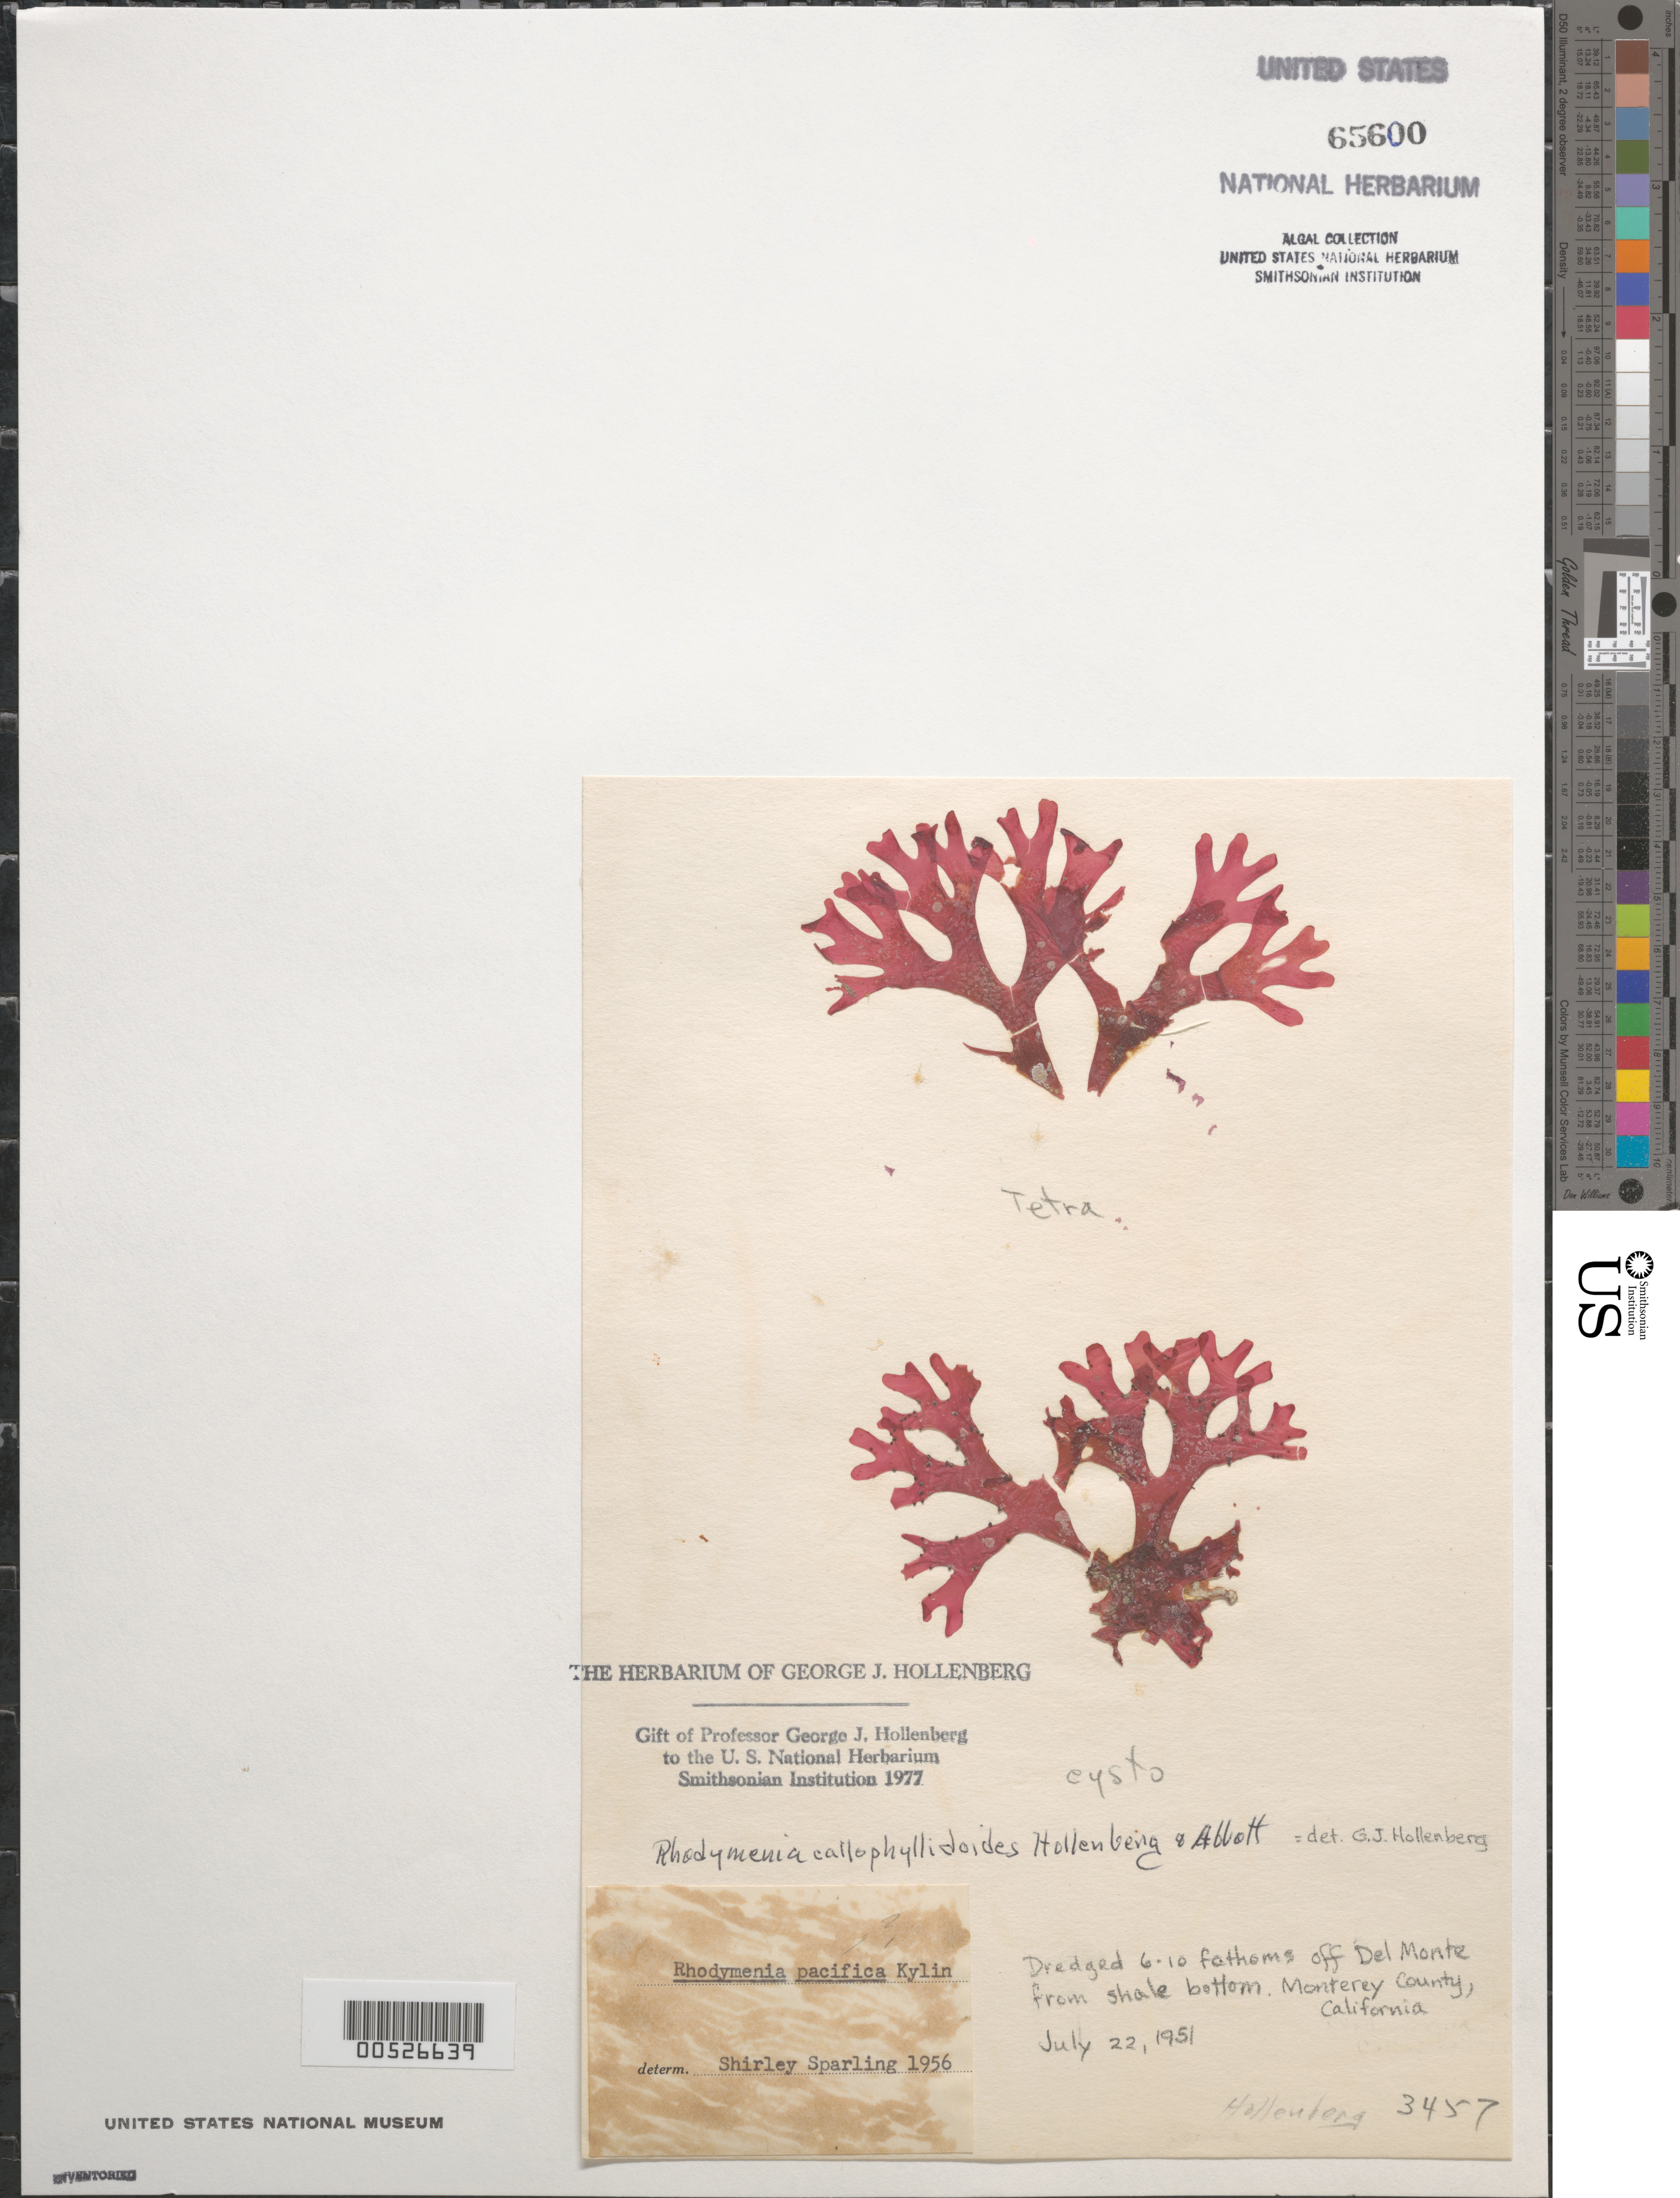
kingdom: Plantae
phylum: Rhodophyta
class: Florideophyceae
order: Rhodymeniales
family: Rhodymeniaceae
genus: Rhodymenia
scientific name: Rhodymenia callophyllidoides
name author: Hollenb. & I.A. Abbott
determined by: Hollenberg, George J.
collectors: G. Hollenberg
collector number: GJH 3457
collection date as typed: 22 Jul 1951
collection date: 1951-07-22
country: United States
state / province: California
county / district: Monterey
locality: Off Del Monte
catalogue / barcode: US 65600